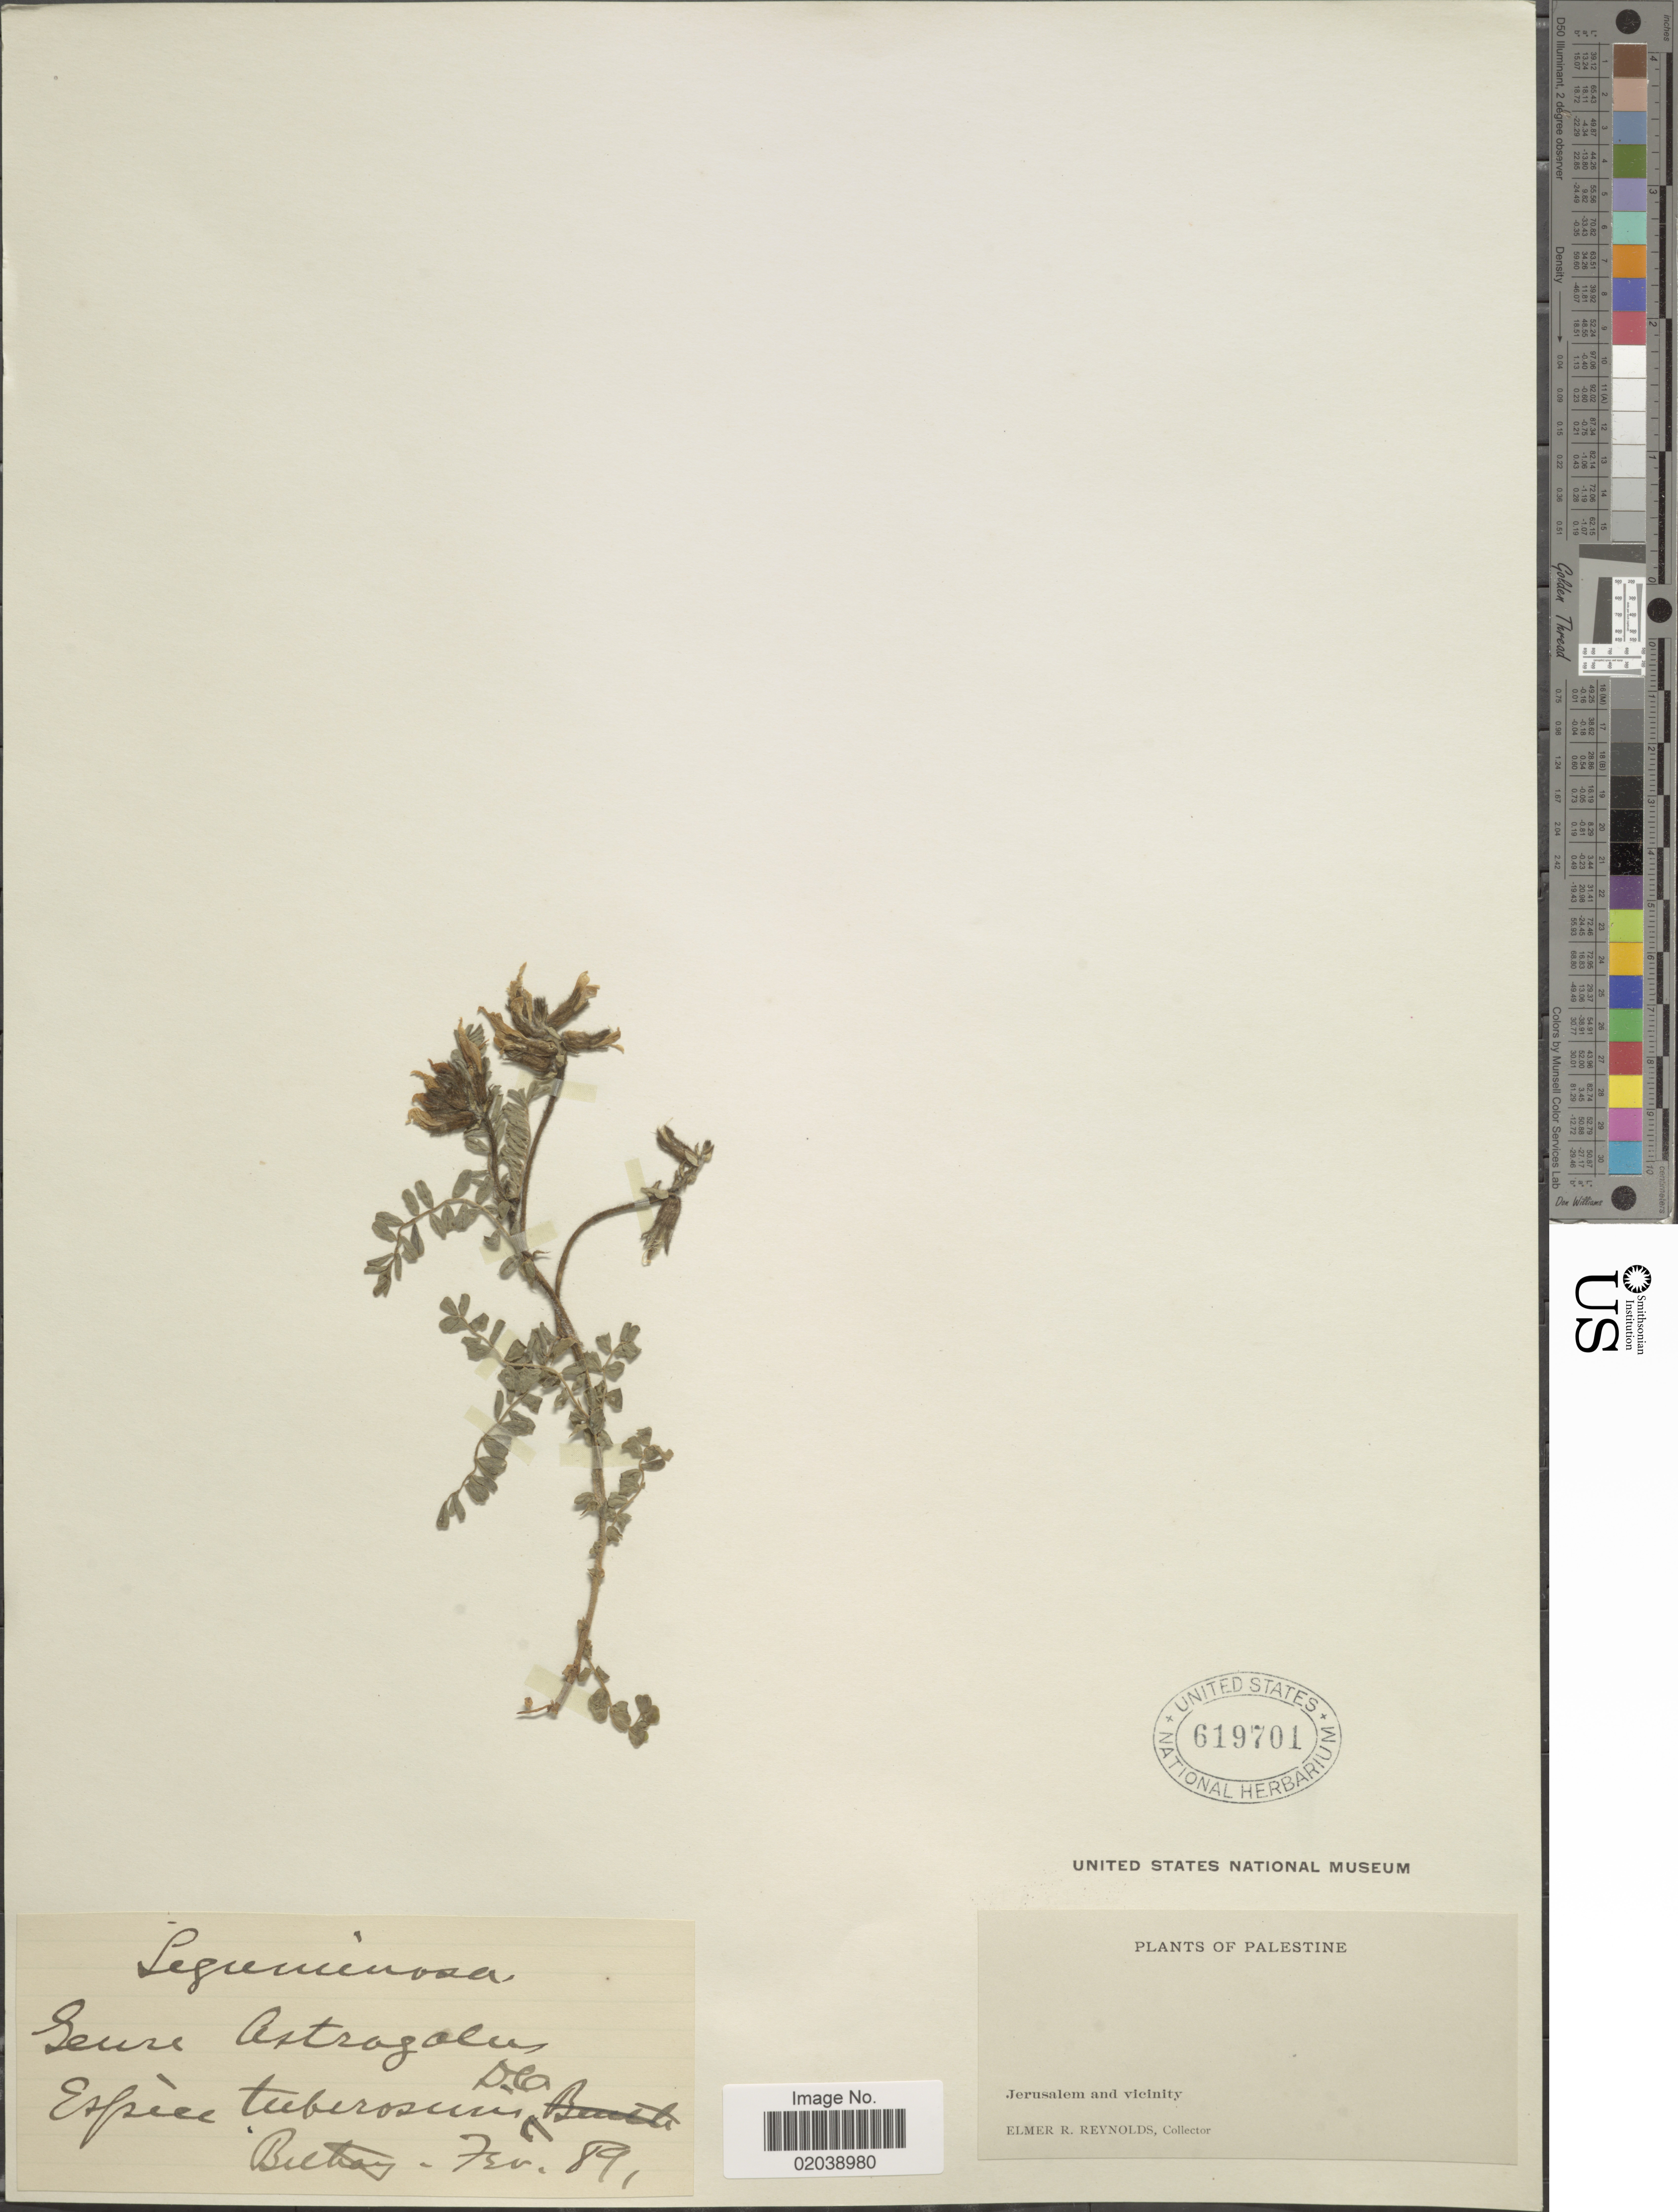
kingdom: Plantae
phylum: Tracheophyta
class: Magnoliopsida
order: Fabales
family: Fabaceae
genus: Astragalus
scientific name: Astragalus tuberosus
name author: DC.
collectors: E. Reynolds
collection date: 1891-02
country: Israel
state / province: Jerusalem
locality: Palestine, Jerusalem and vicinity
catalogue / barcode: US 619701